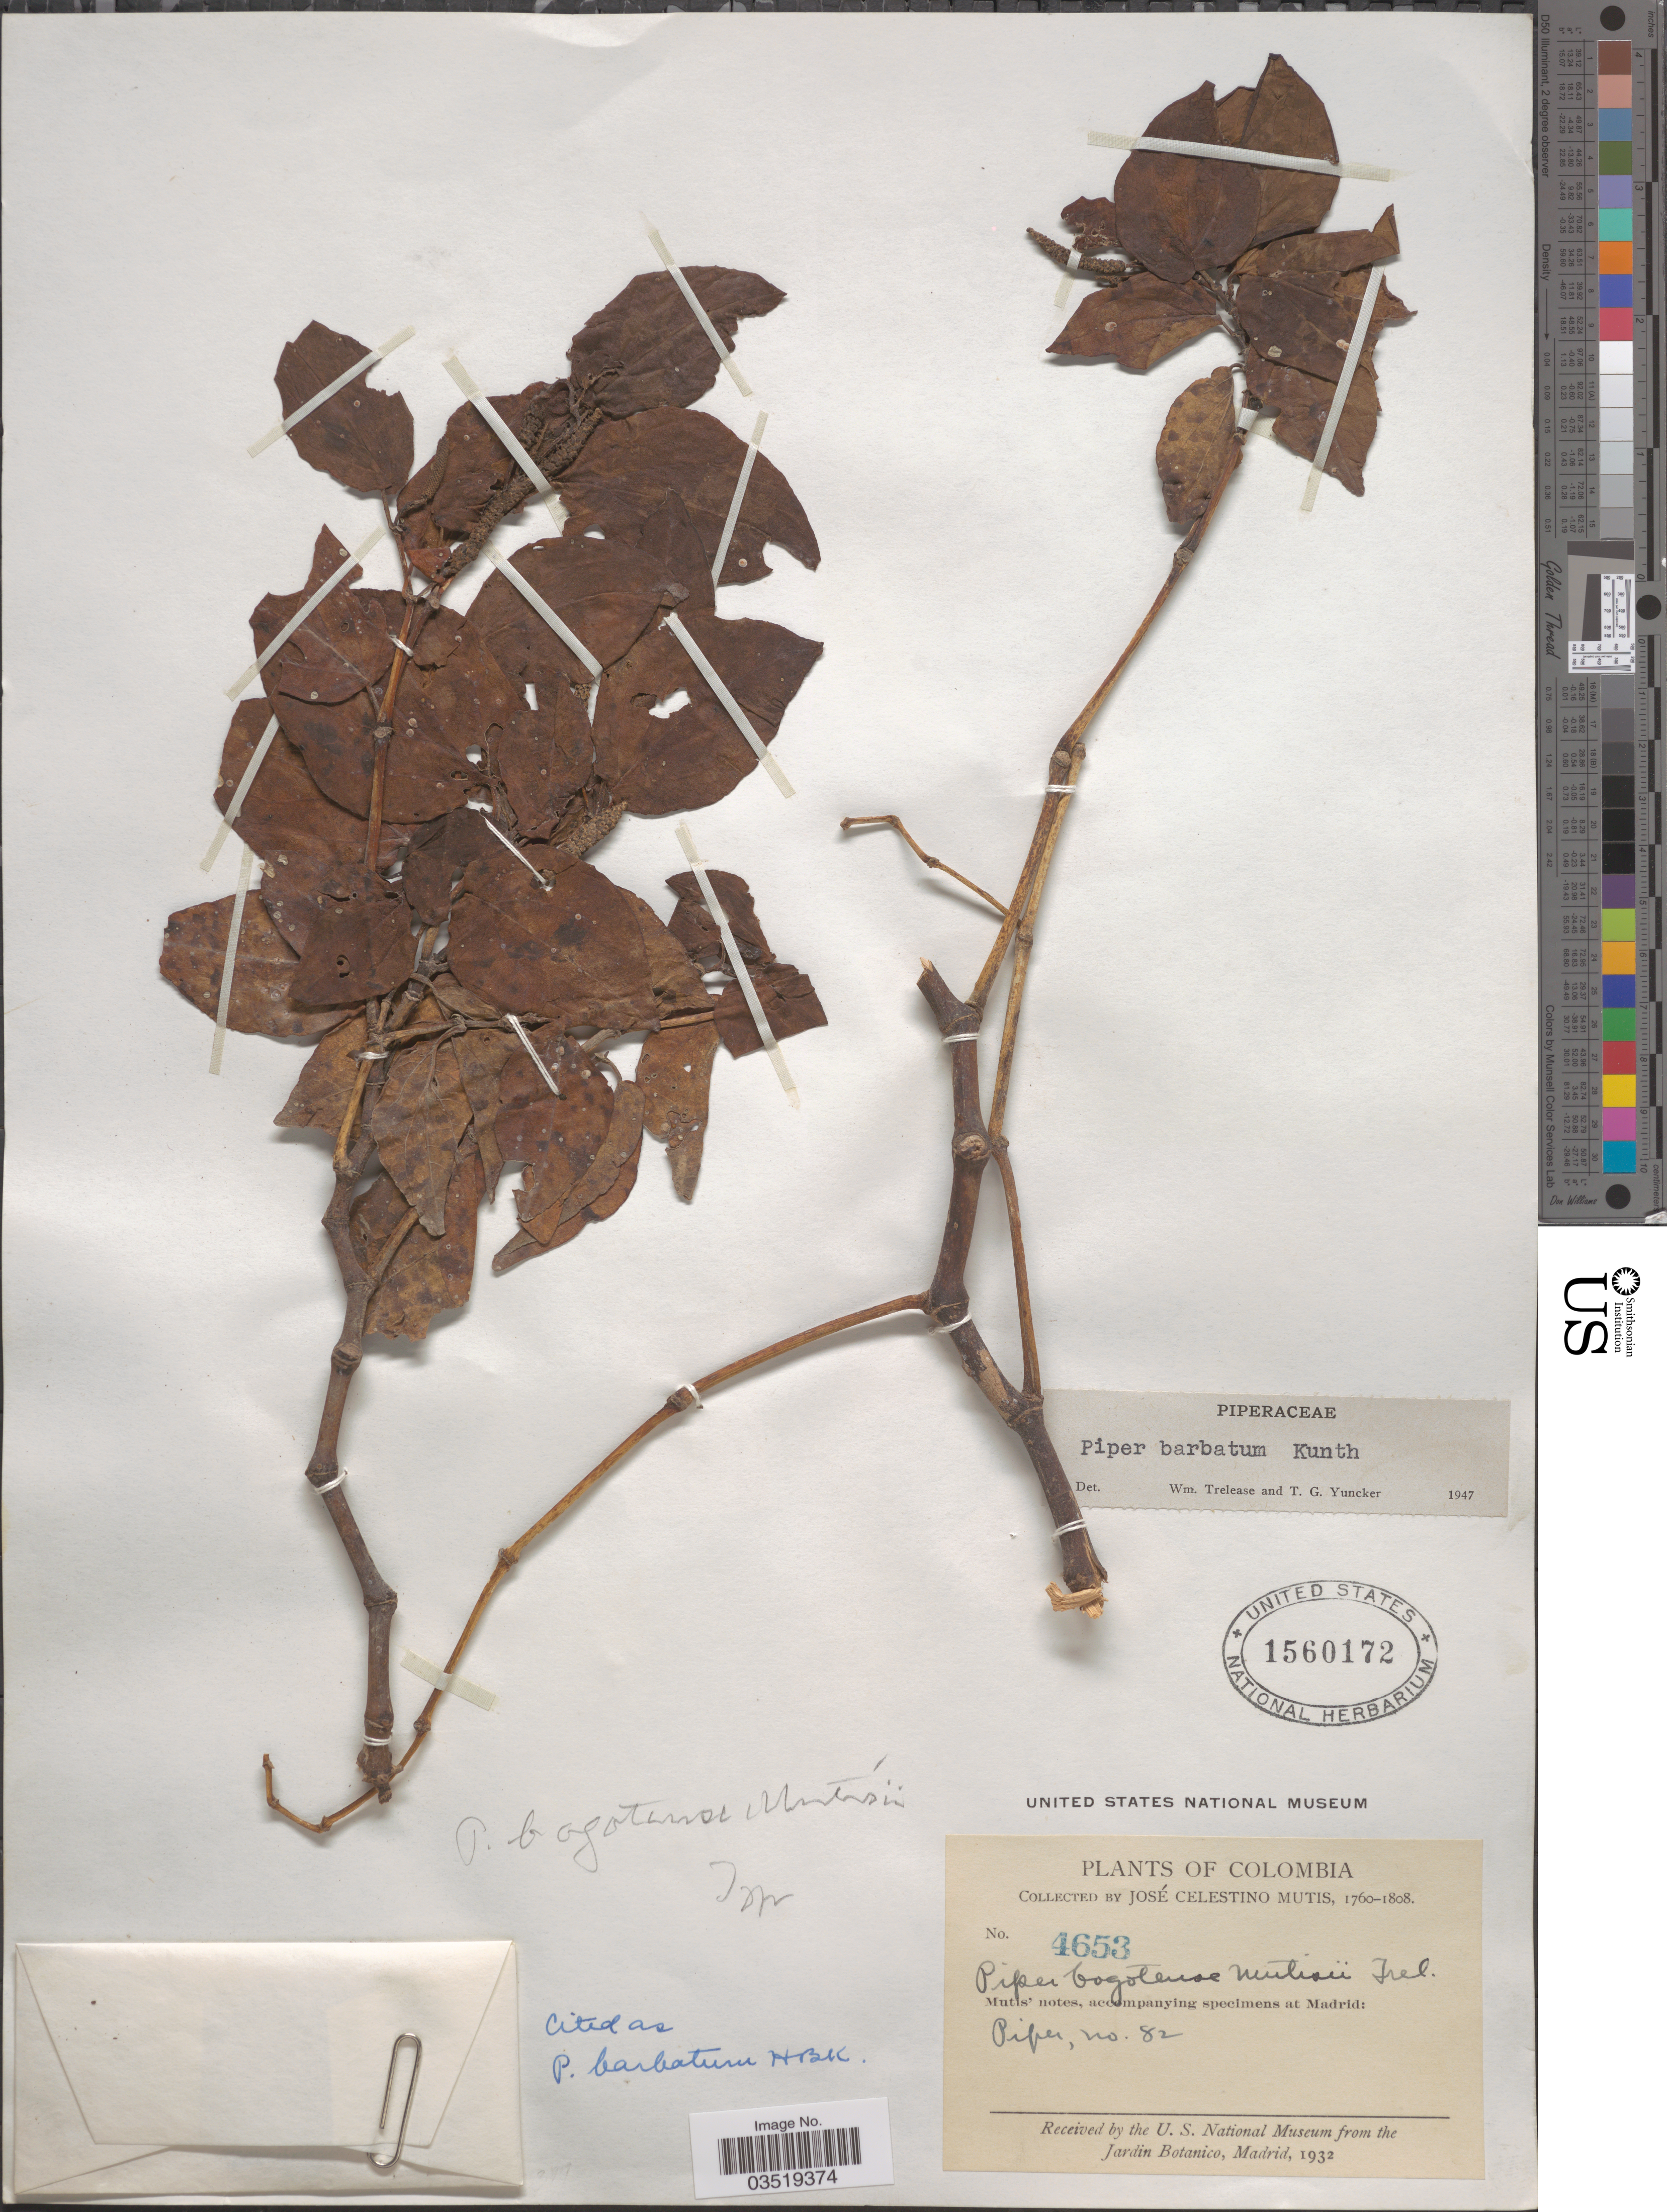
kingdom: Plantae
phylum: Tracheophyta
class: Magnoliopsida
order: Piperales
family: Piperaceae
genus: Piper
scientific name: Piper barbatum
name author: C. DC.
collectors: J. C. B. Mutis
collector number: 4653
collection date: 1760/1808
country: Colombia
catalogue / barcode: US 1560172